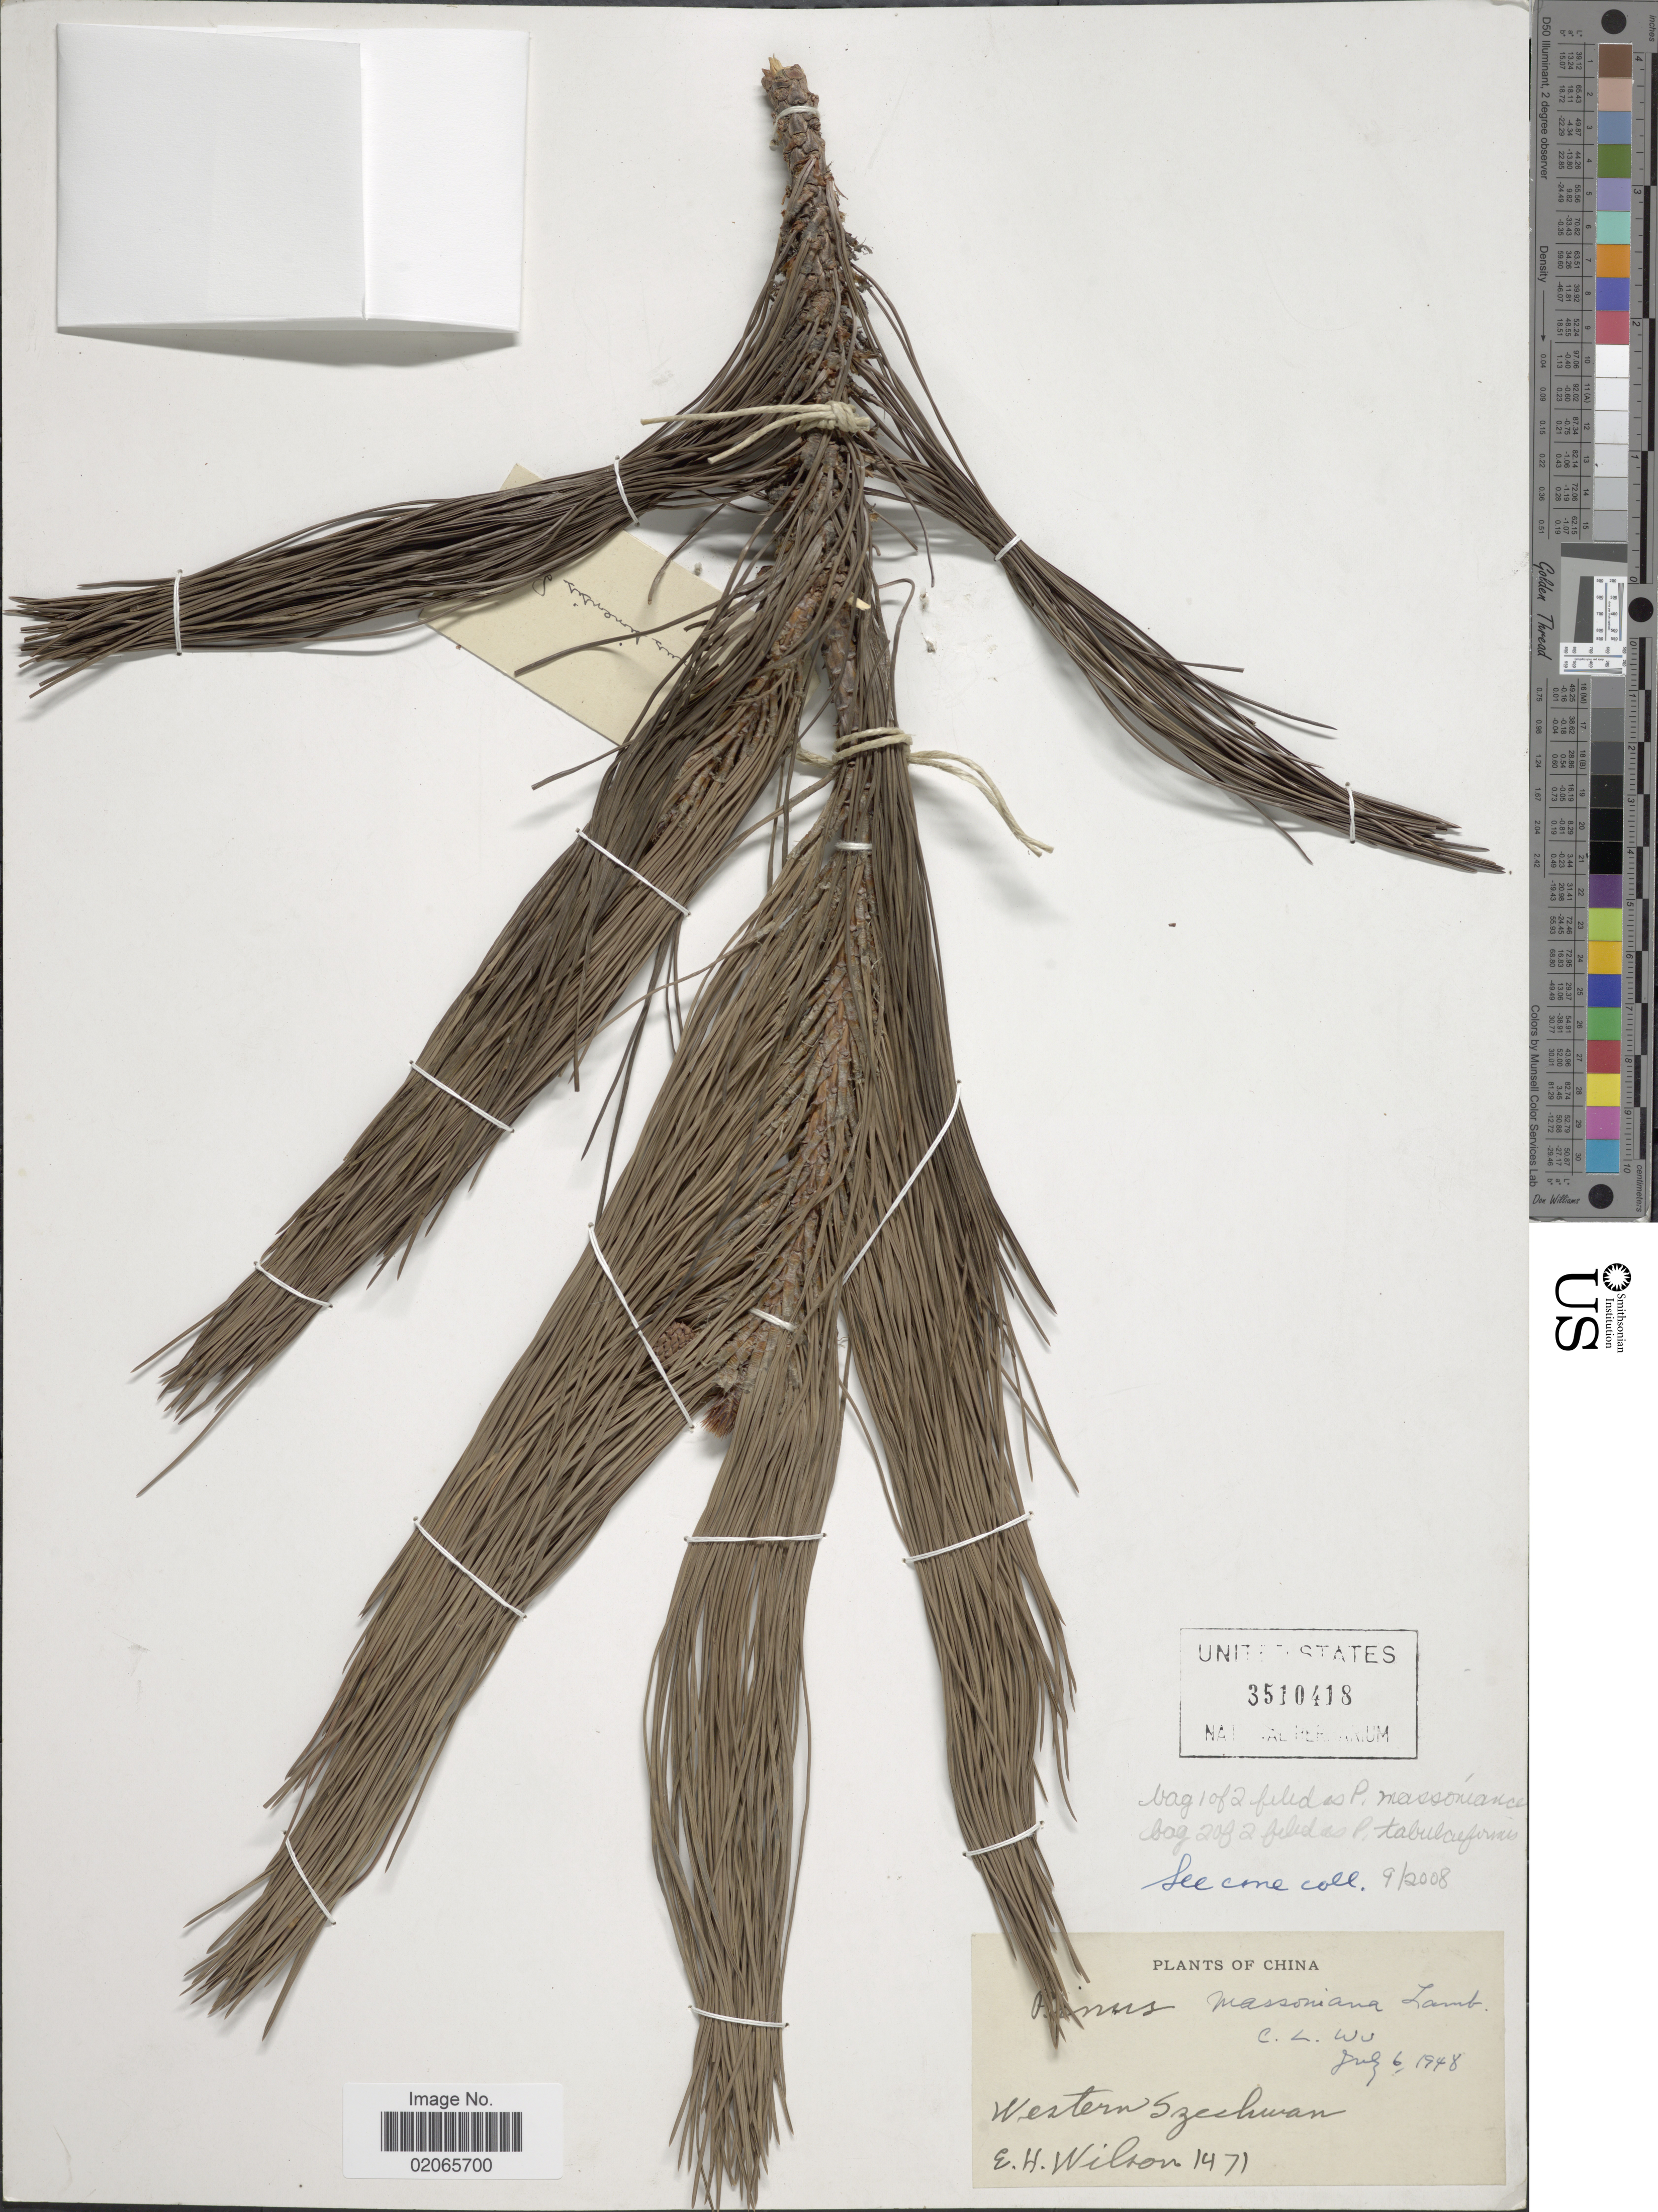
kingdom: Plantae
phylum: Tracheophyta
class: Pinopsida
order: Pinales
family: Pinaceae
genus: Pinus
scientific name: Pinus massoniana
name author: D. Don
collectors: E. Wilson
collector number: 1471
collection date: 1907/1909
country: China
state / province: Sichuan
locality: Western Szechwan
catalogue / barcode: US 3510418